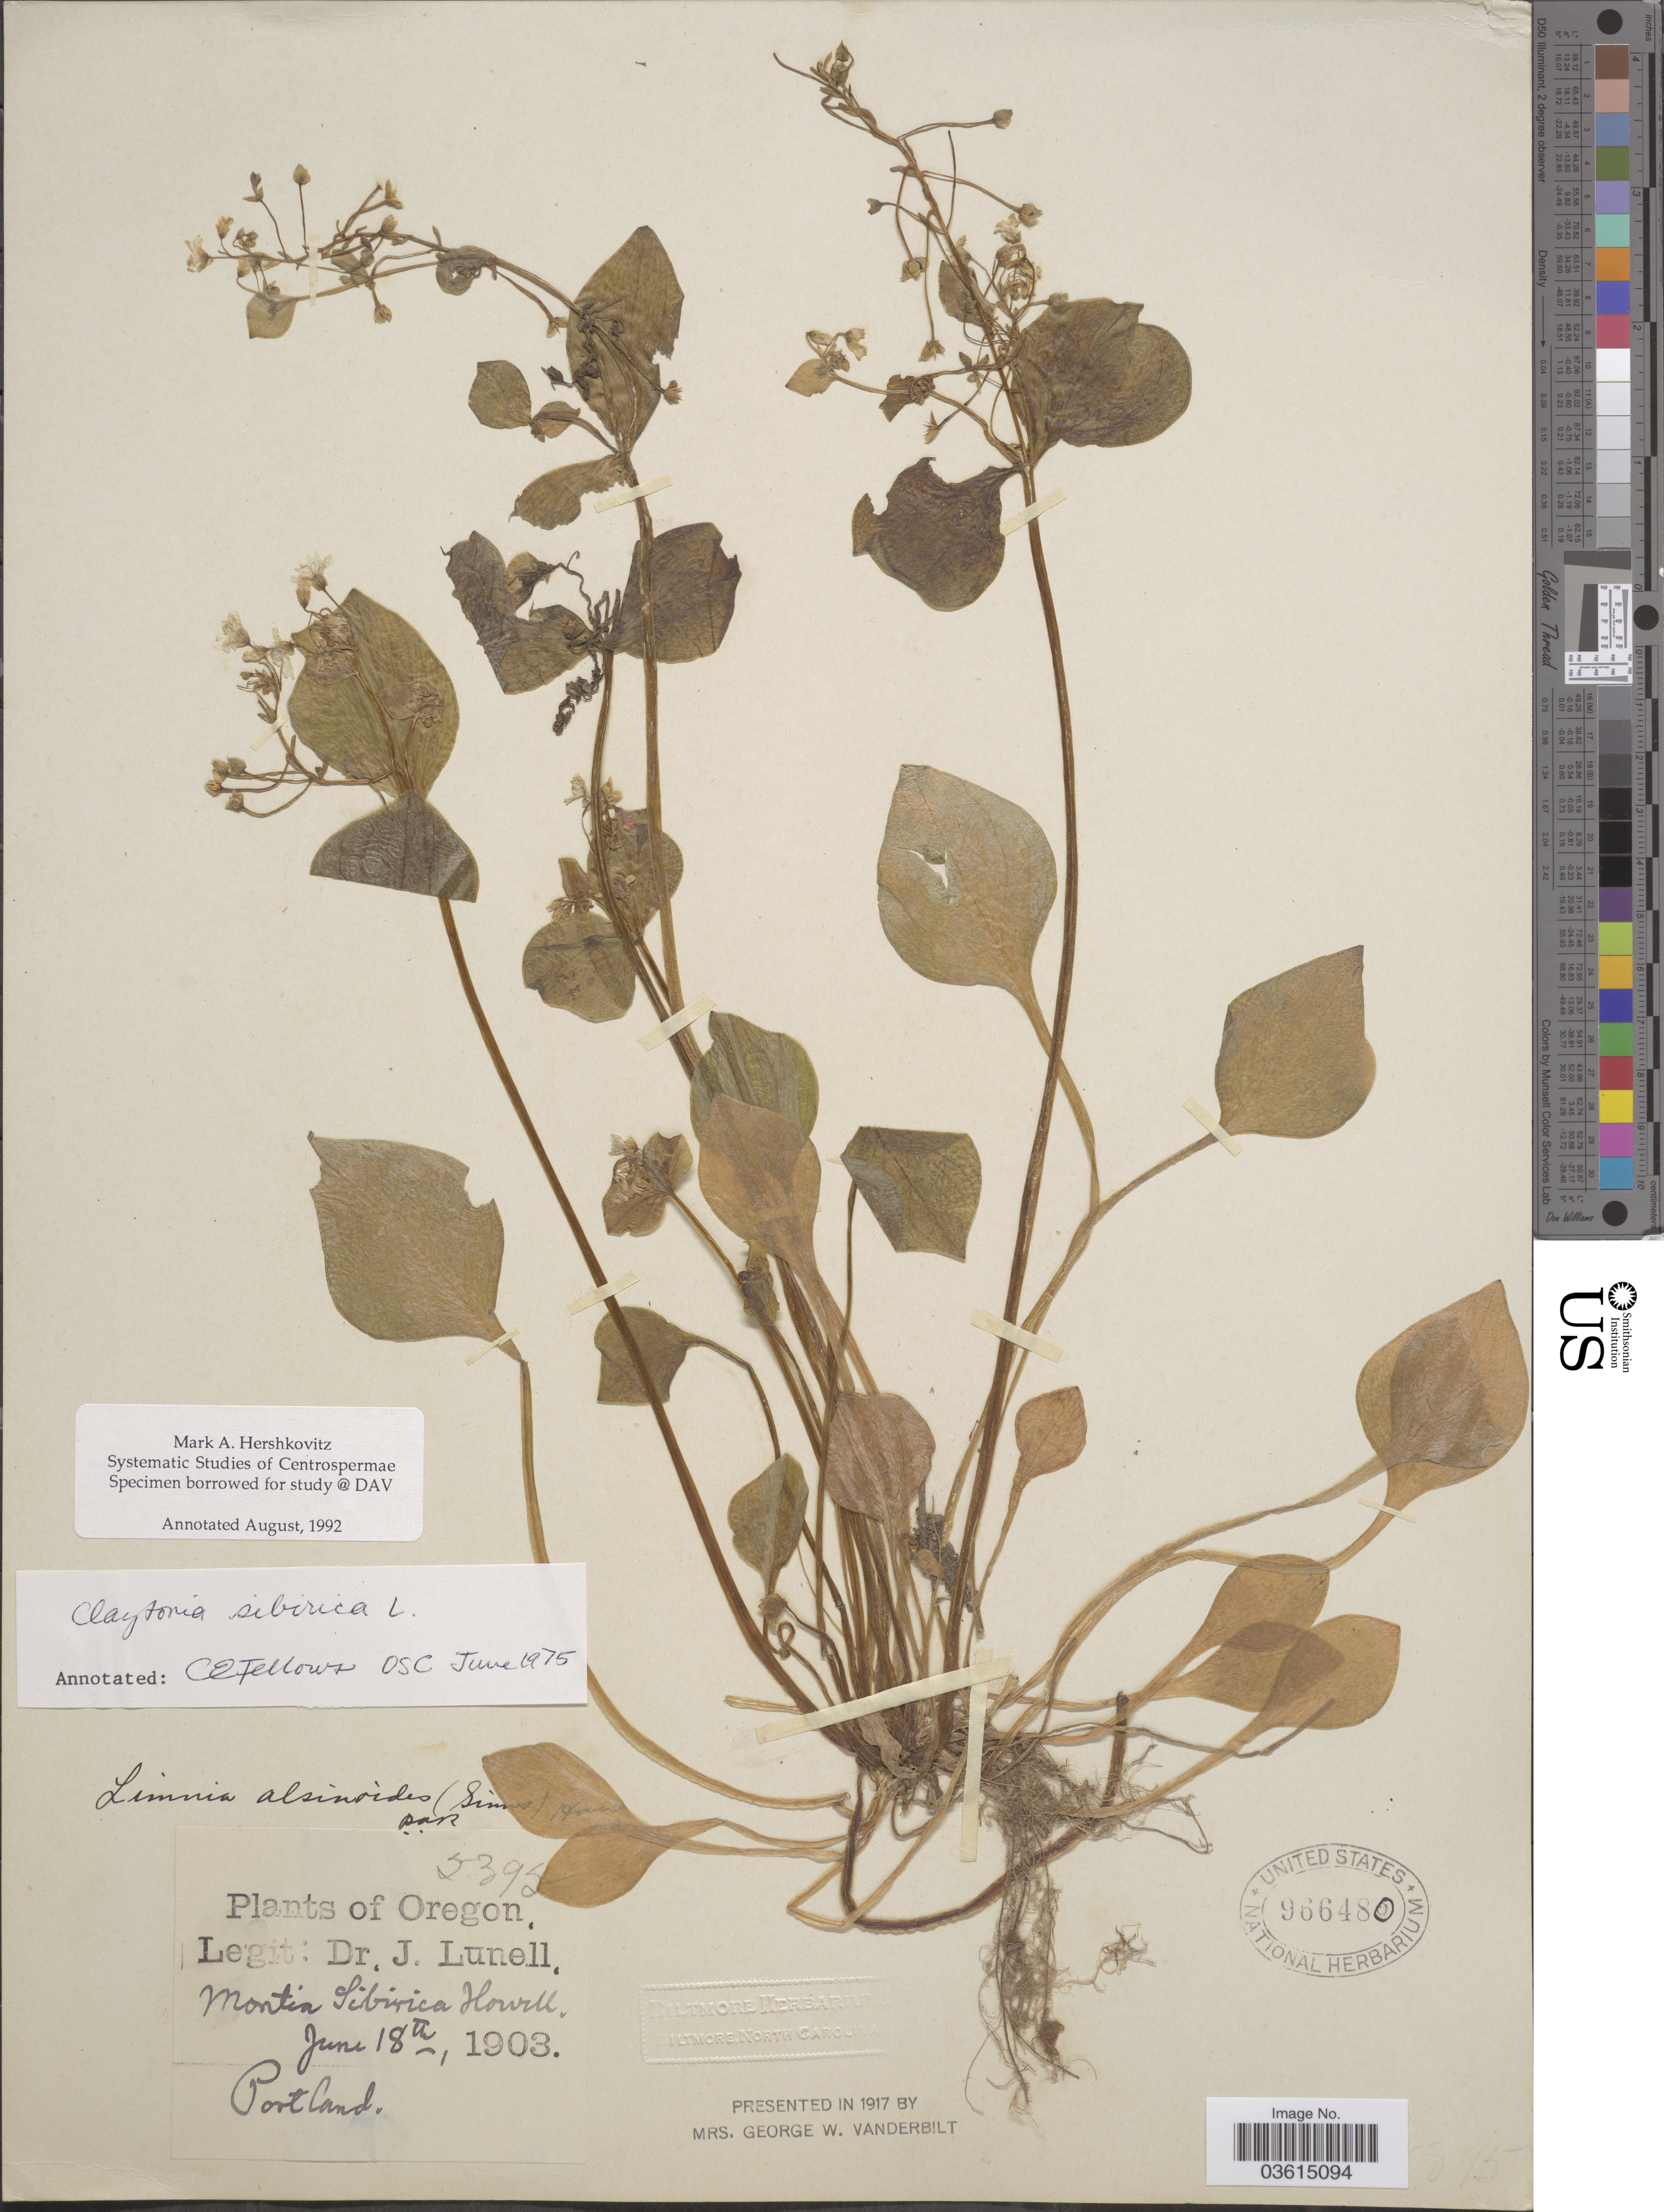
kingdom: Plantae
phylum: Tracheophyta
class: Magnoliopsida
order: Caryophyllales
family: Montiaceae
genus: Claytonia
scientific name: Claytonia sibirica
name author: L.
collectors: J. Lunell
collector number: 5395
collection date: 1903-06-18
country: United States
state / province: Oregon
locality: Portland.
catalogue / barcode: US 966480